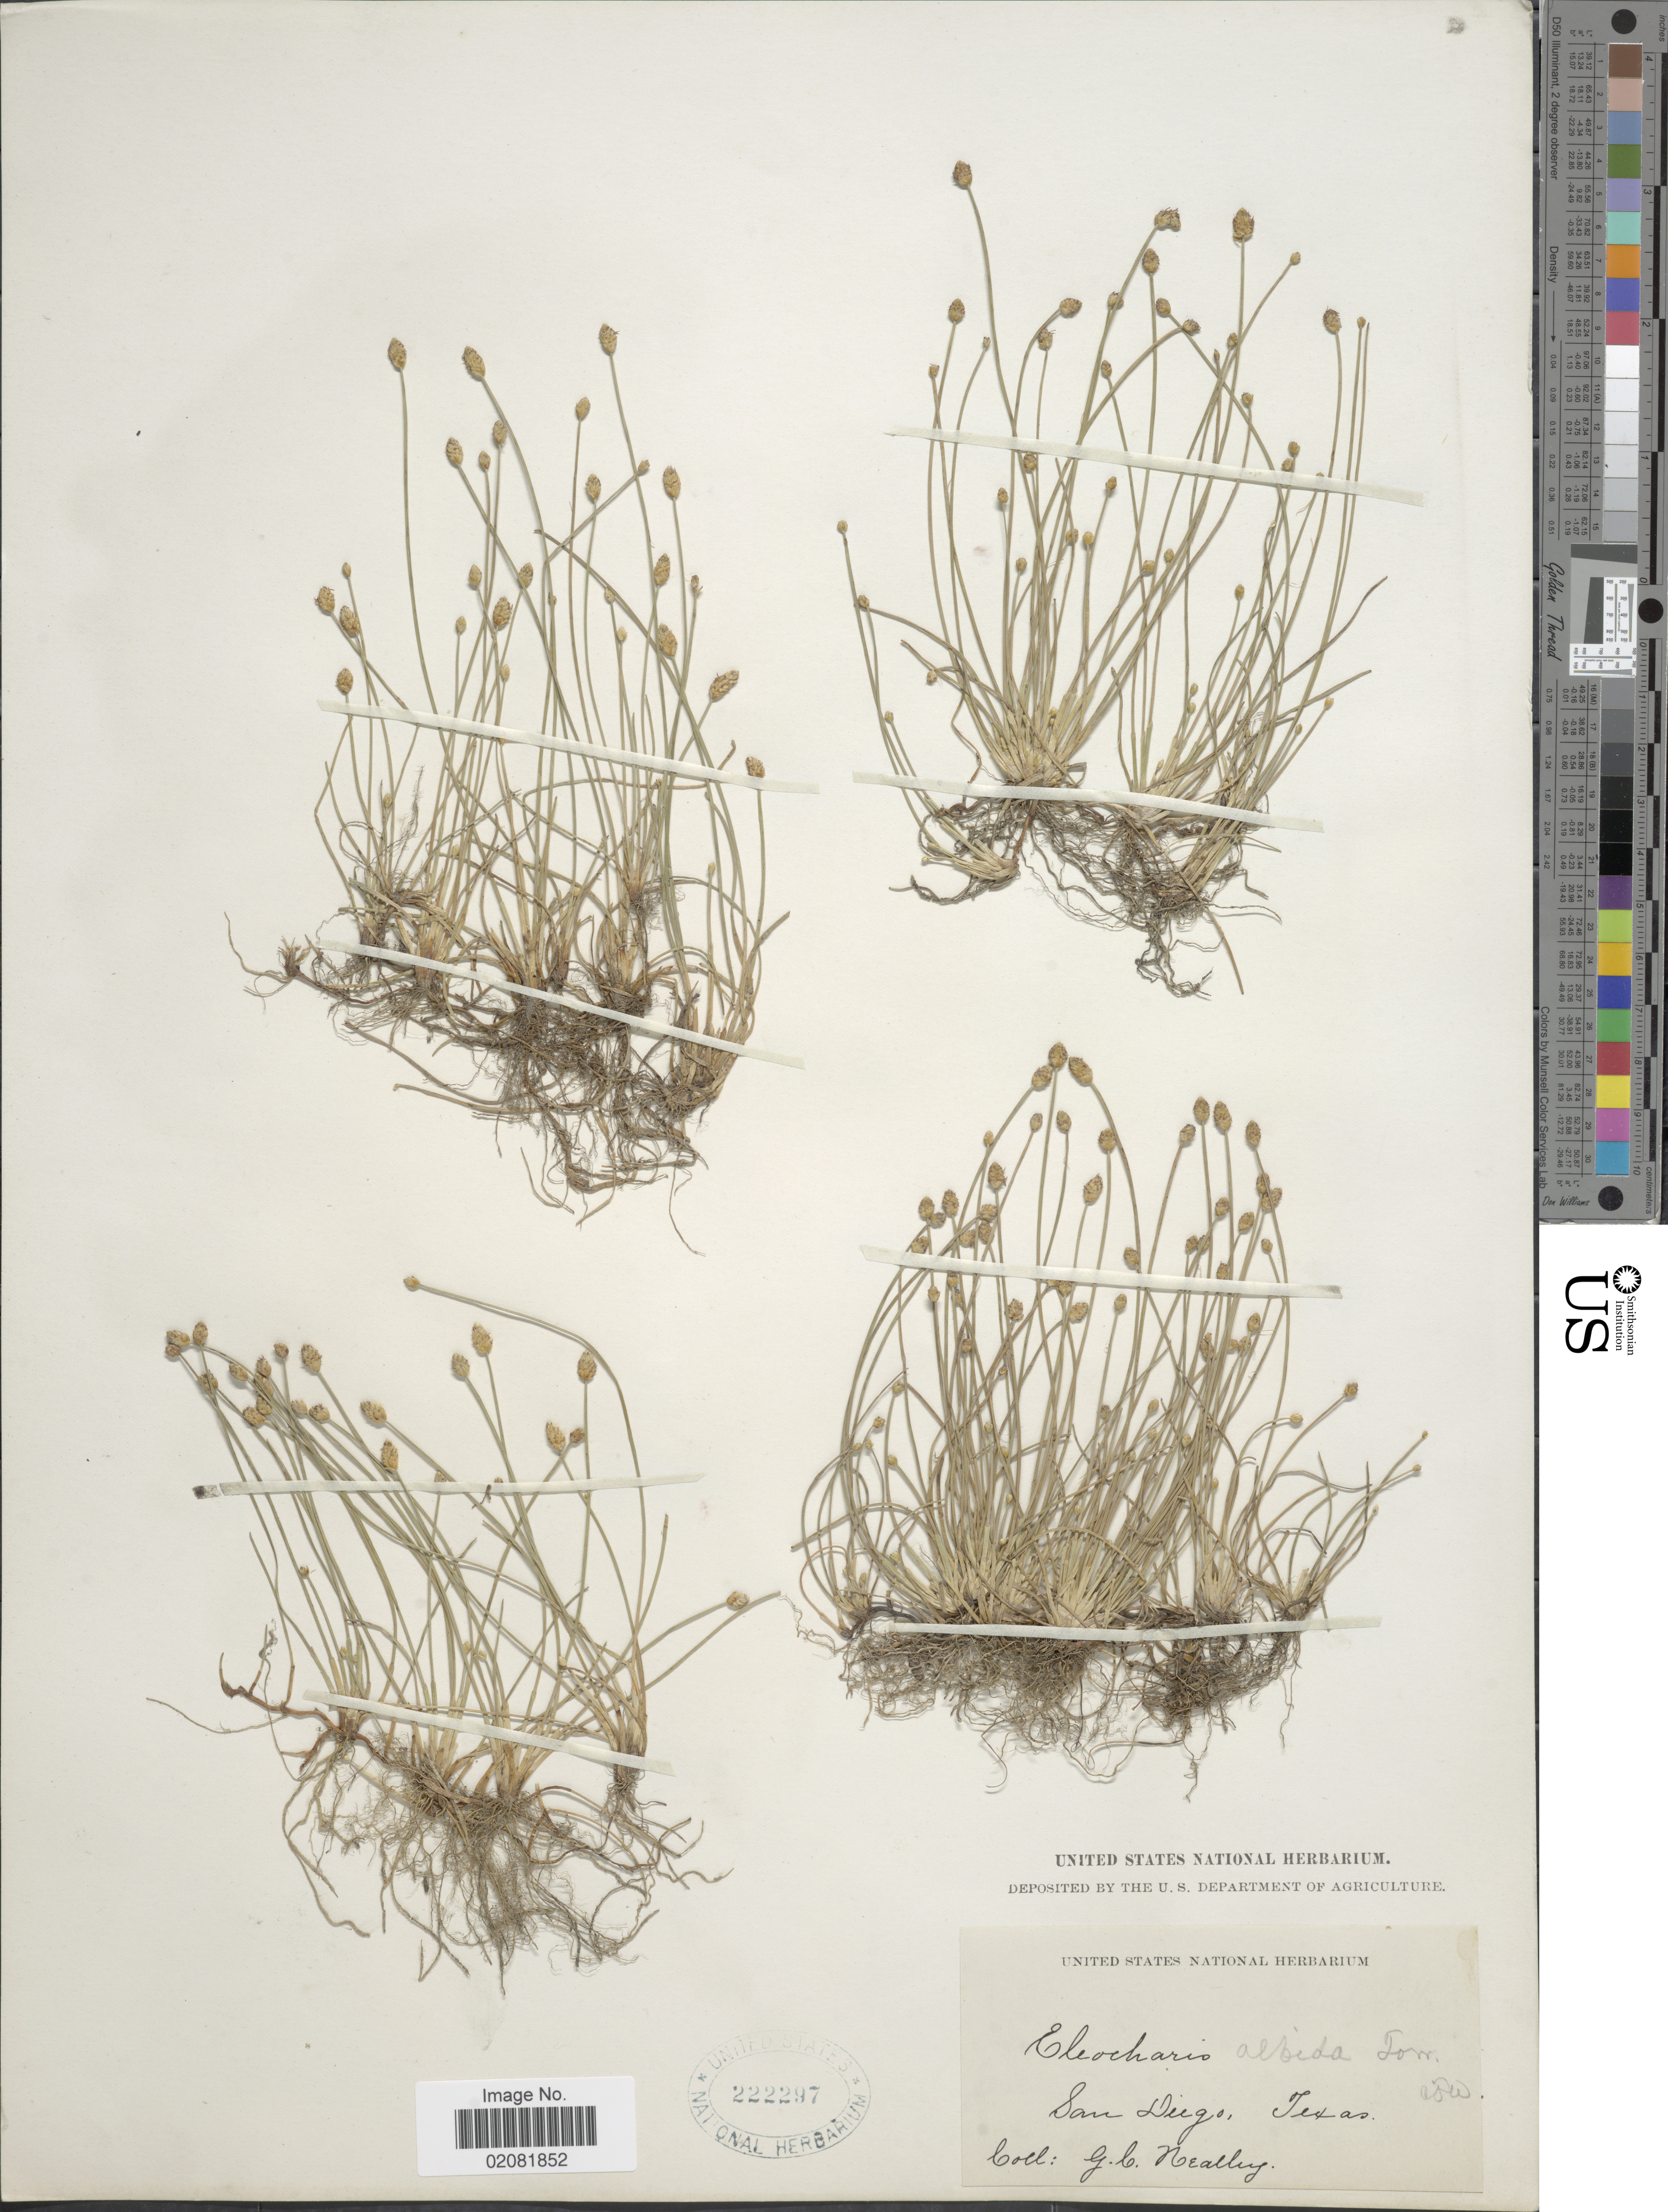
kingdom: Plantae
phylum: Tracheophyta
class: Liliopsida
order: Poales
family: Cyperaceae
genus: Eleocharis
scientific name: Eleocharis albida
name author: Torr.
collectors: G. C. Nealley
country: United States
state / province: Texas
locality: San Diego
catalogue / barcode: US 222297